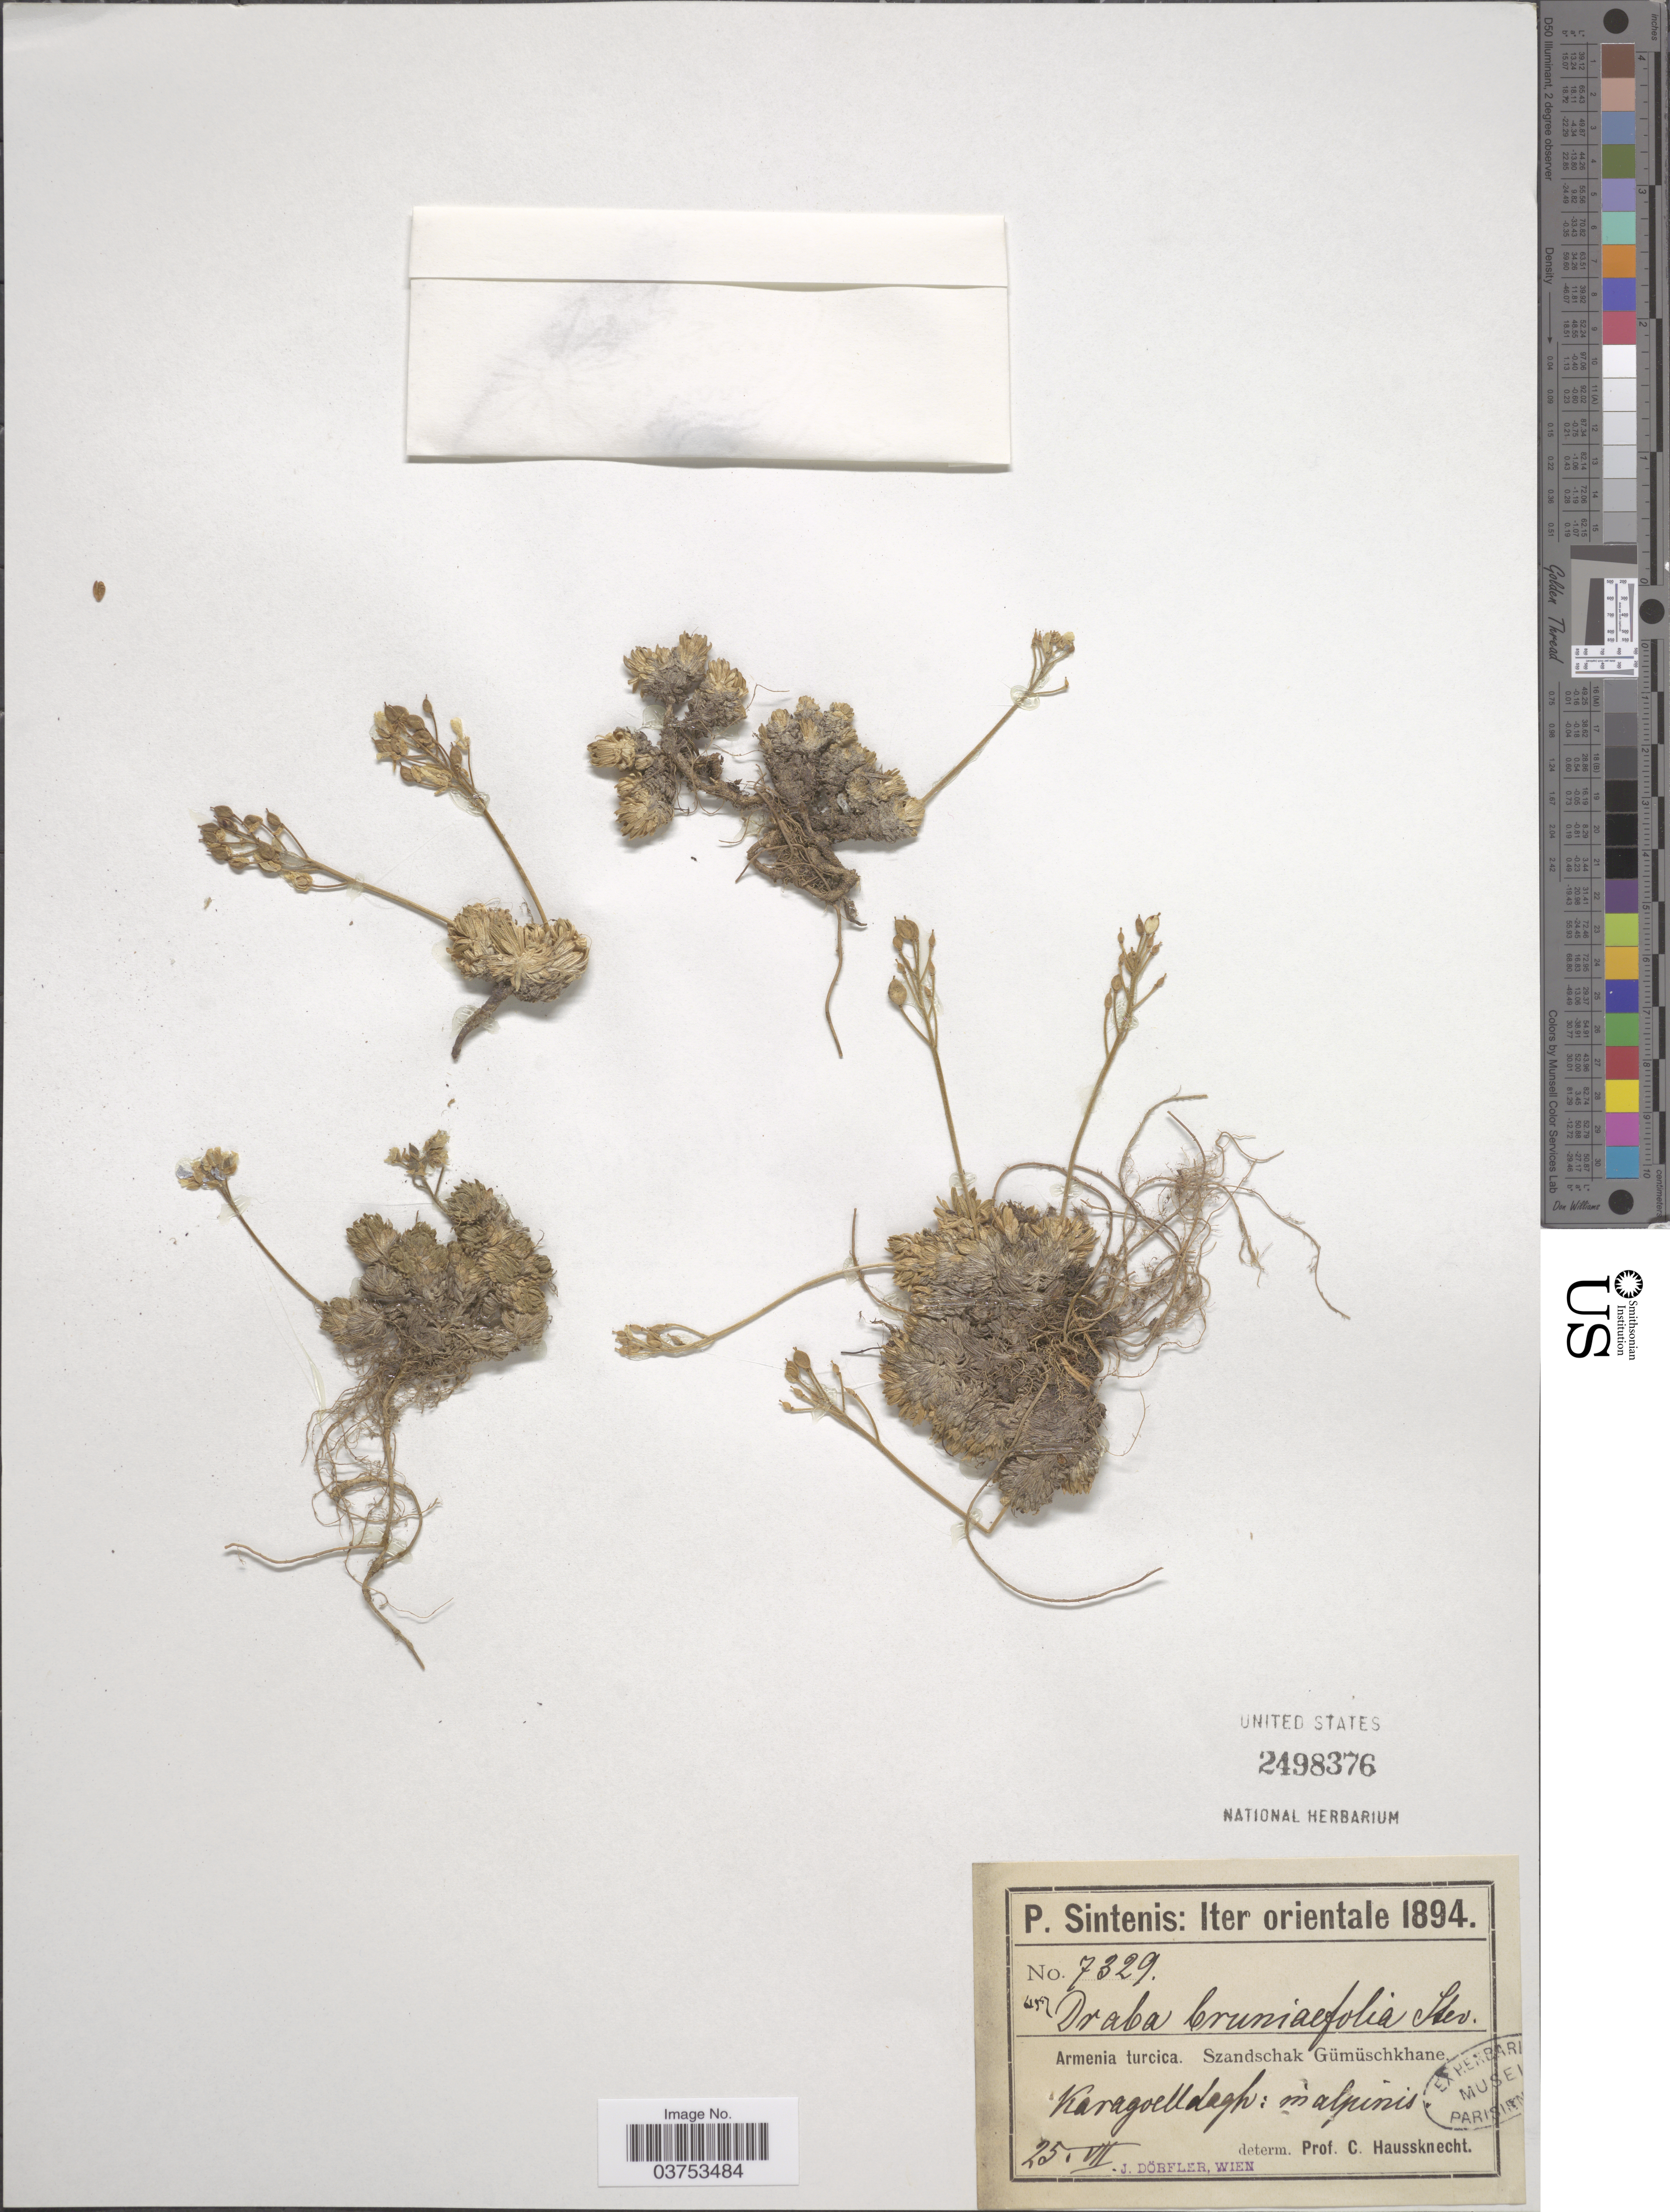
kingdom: Plantae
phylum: Tracheophyta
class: Magnoliopsida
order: Brassicales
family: Brassicaceae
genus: Draba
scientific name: Draba bruniifolia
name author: Steven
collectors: J. Dörfler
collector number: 7329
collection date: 1894-07-25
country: Turkey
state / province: Gumushane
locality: Iter orientale. Armenia turcica. Szandschak Gümüschkhane. Karagoelldagh: in alpinis.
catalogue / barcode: US 2498376